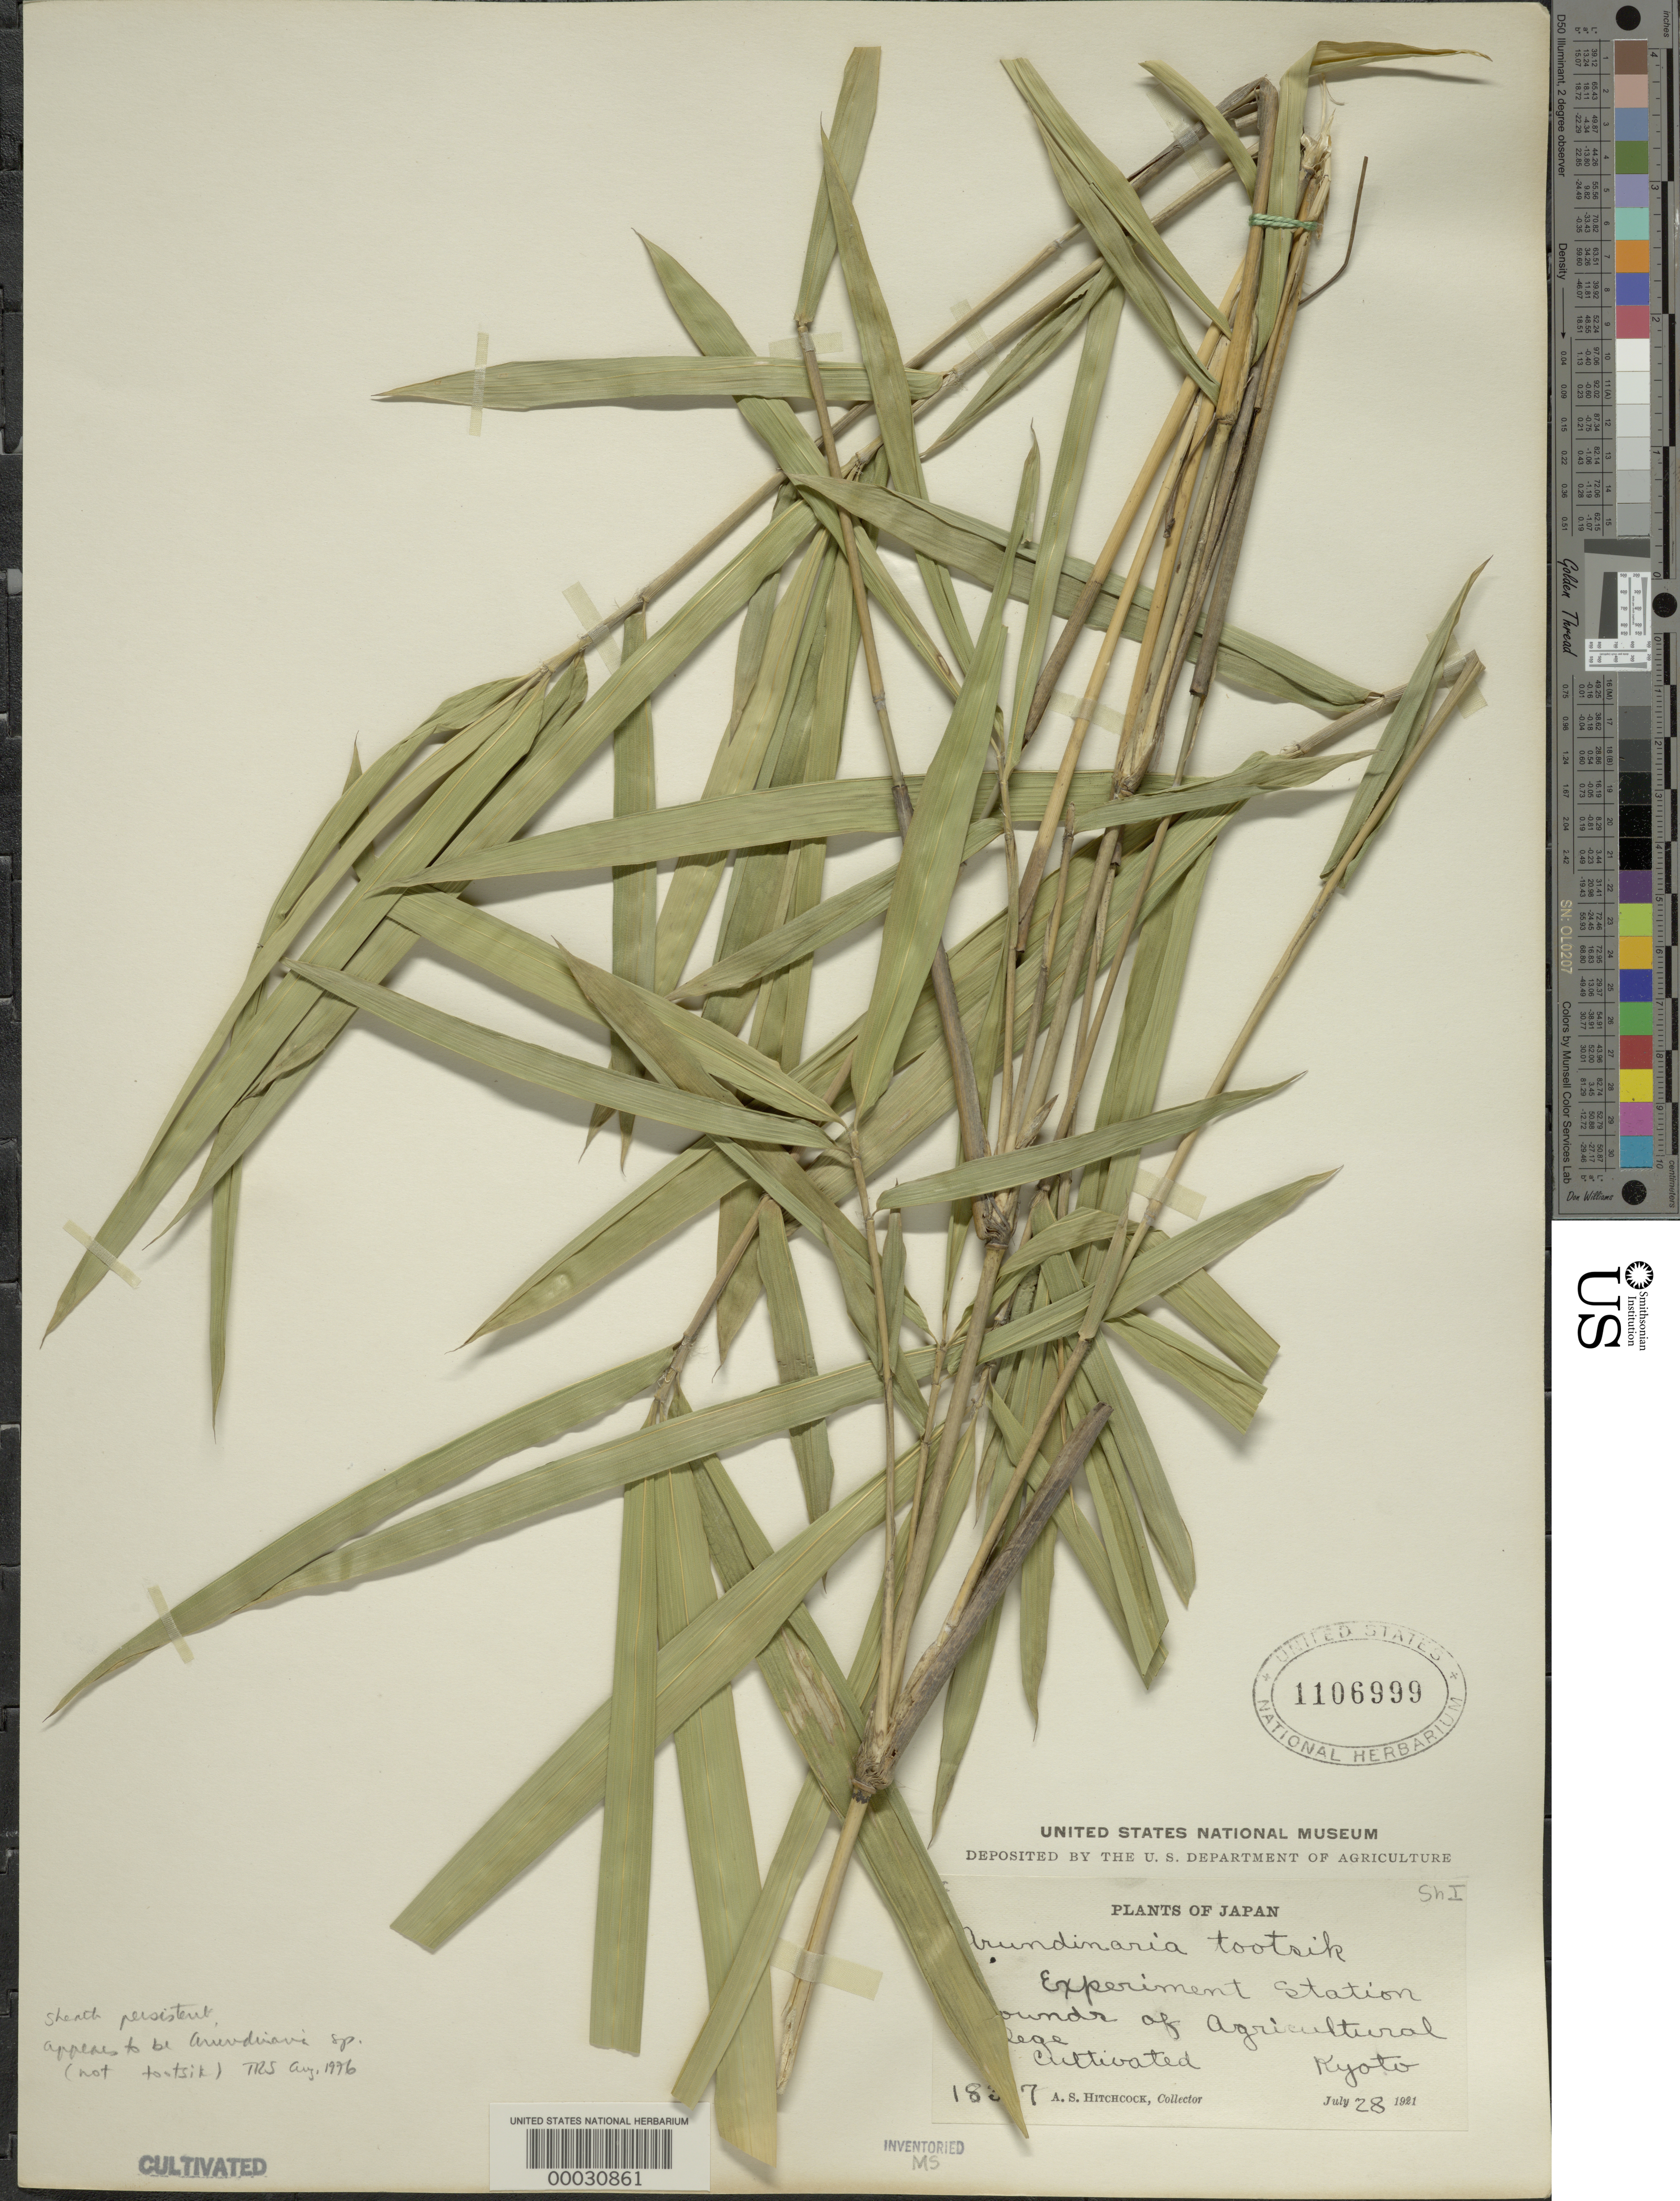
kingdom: Plantae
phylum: Tracheophyta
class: Liliopsida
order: Poales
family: Poaceae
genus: Sinobambusa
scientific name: Sinobambusa tootsik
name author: Makino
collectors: A. S. Hitchcock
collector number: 18387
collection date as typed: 28 Jul 1921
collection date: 1921-07-28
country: Japan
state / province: Kyoto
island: Honshu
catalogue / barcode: US 1106999